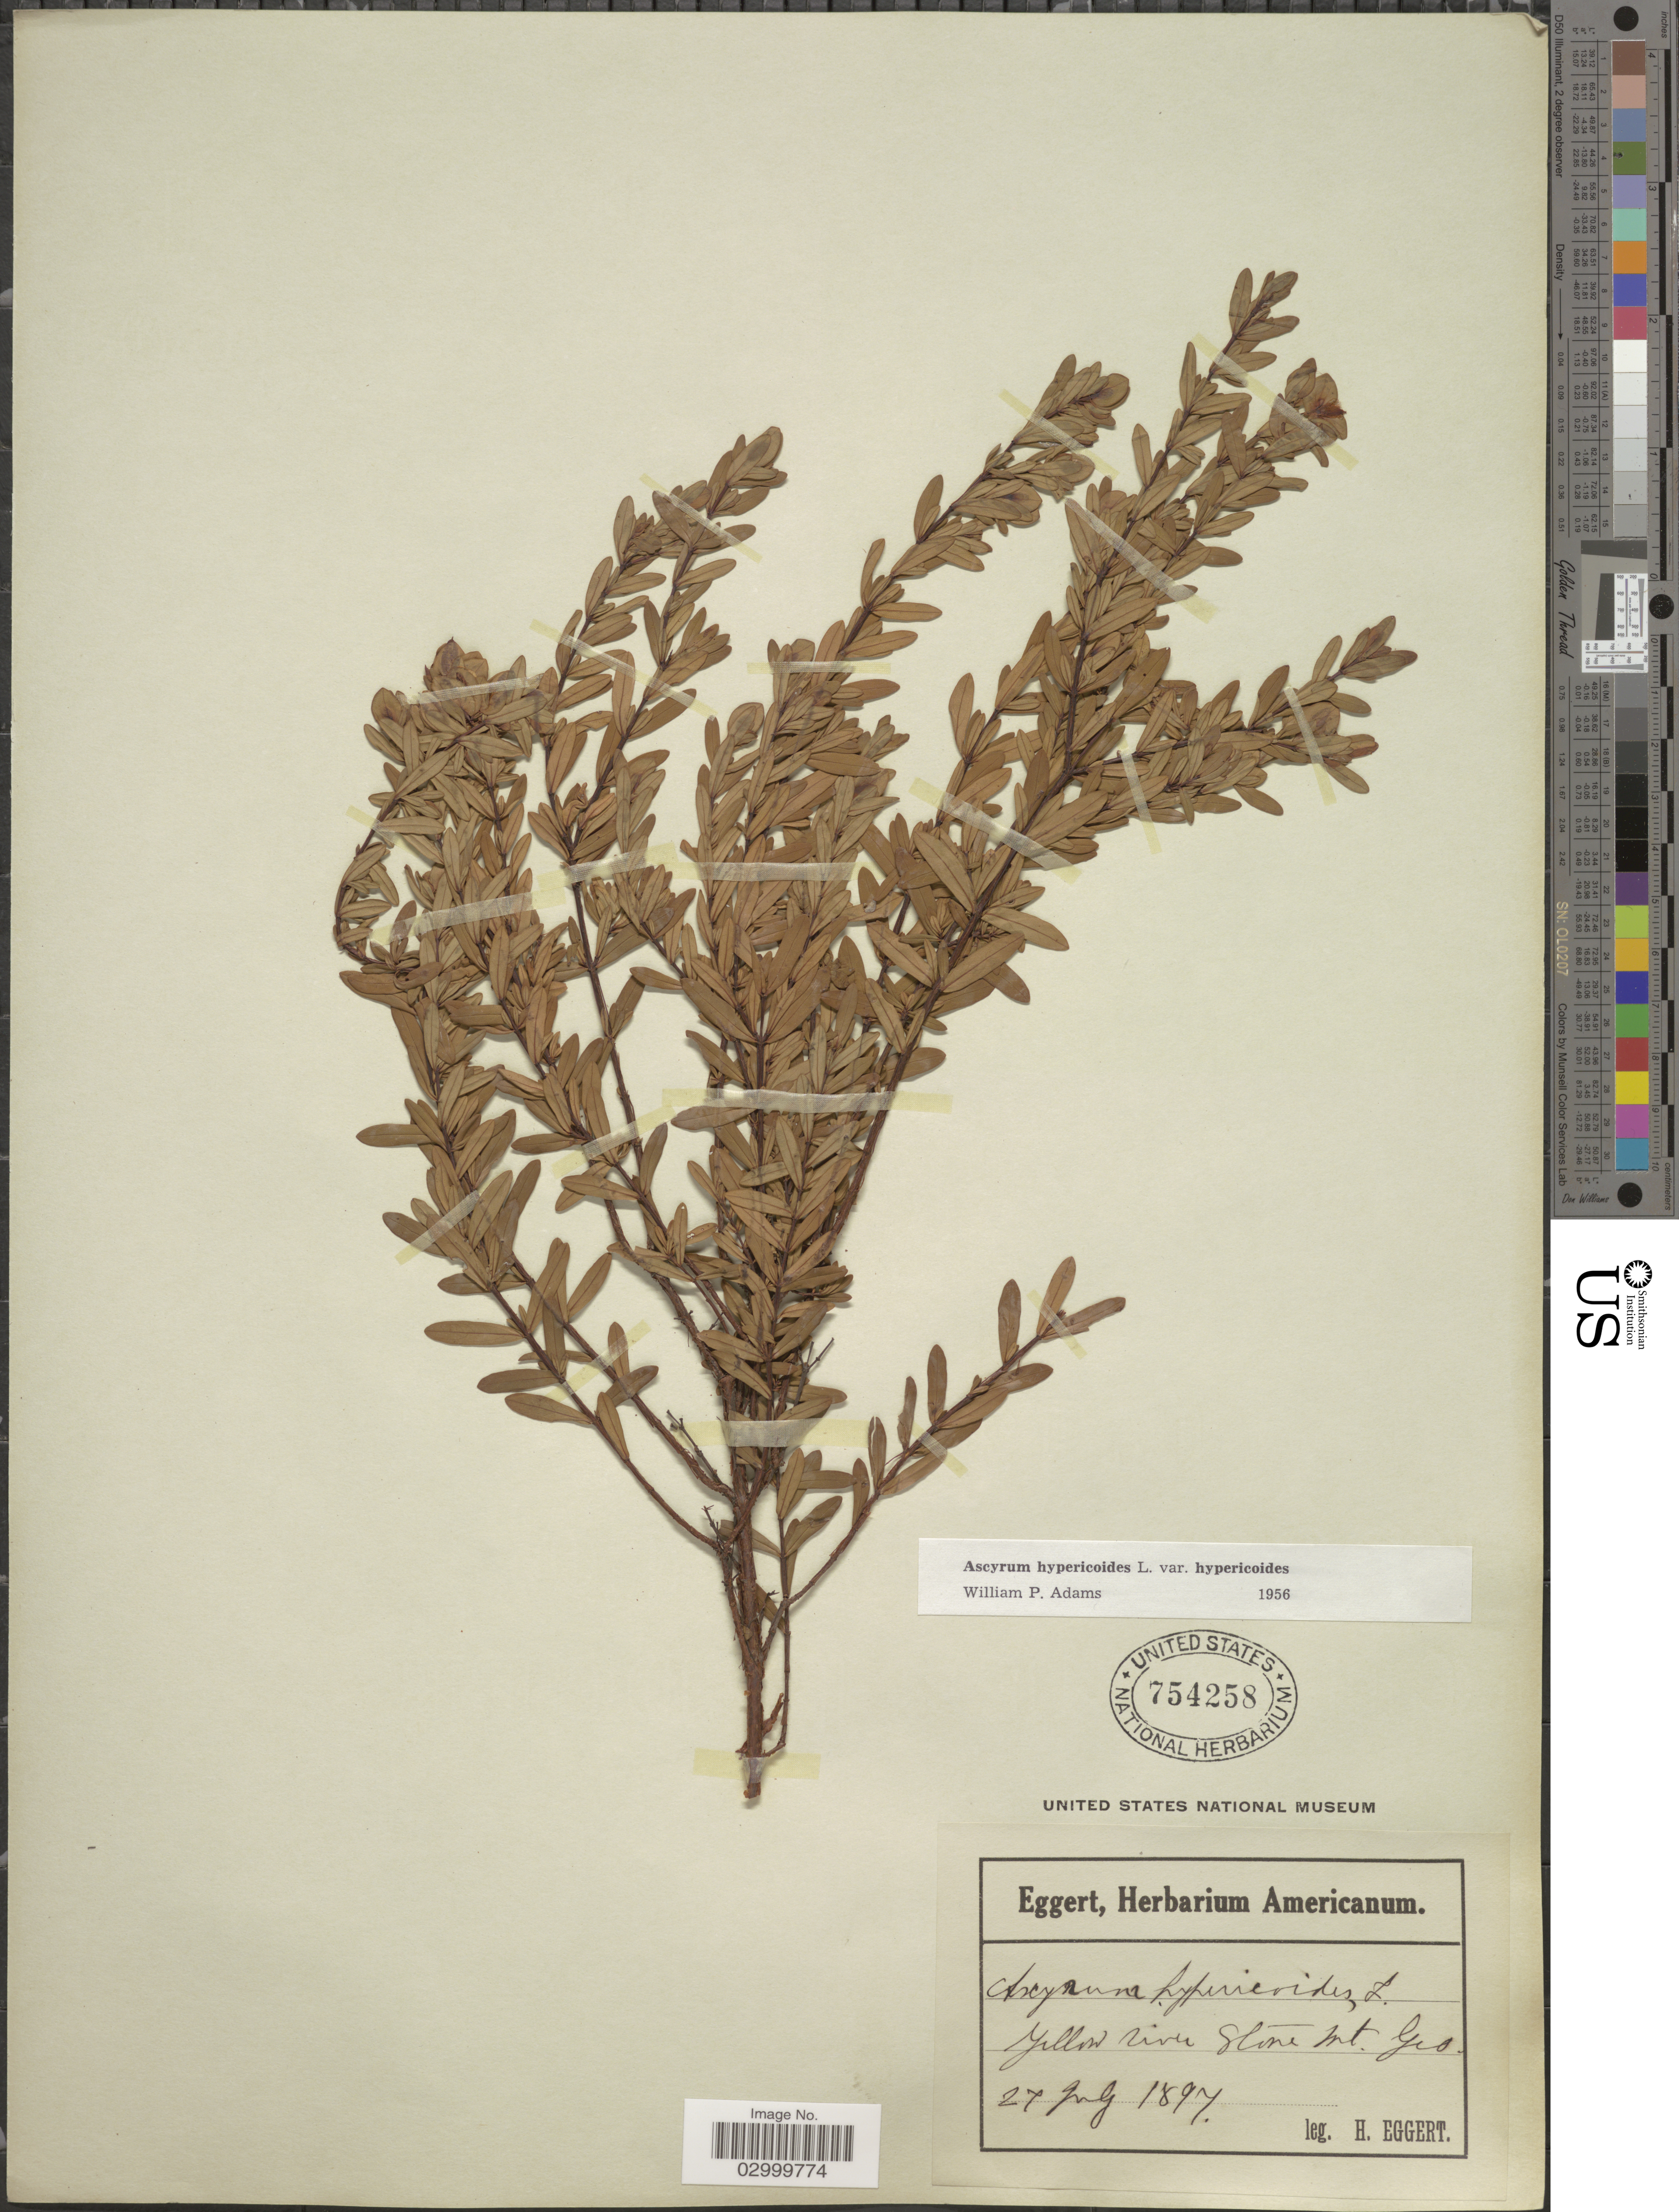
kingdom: Plantae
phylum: Tracheophyta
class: Magnoliopsida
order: Malpighiales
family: Hypericaceae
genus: Hypericum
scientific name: Hypericum hypericoides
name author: (L.) Crantz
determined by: Strong, Mark T., (BOT), Smithsonian Institution - National Museum of Natural History (UNITED STATES)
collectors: H. Eggert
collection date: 1897-07-27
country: United States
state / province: Georgia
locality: Yellow River Stone Mt.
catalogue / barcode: US 754258